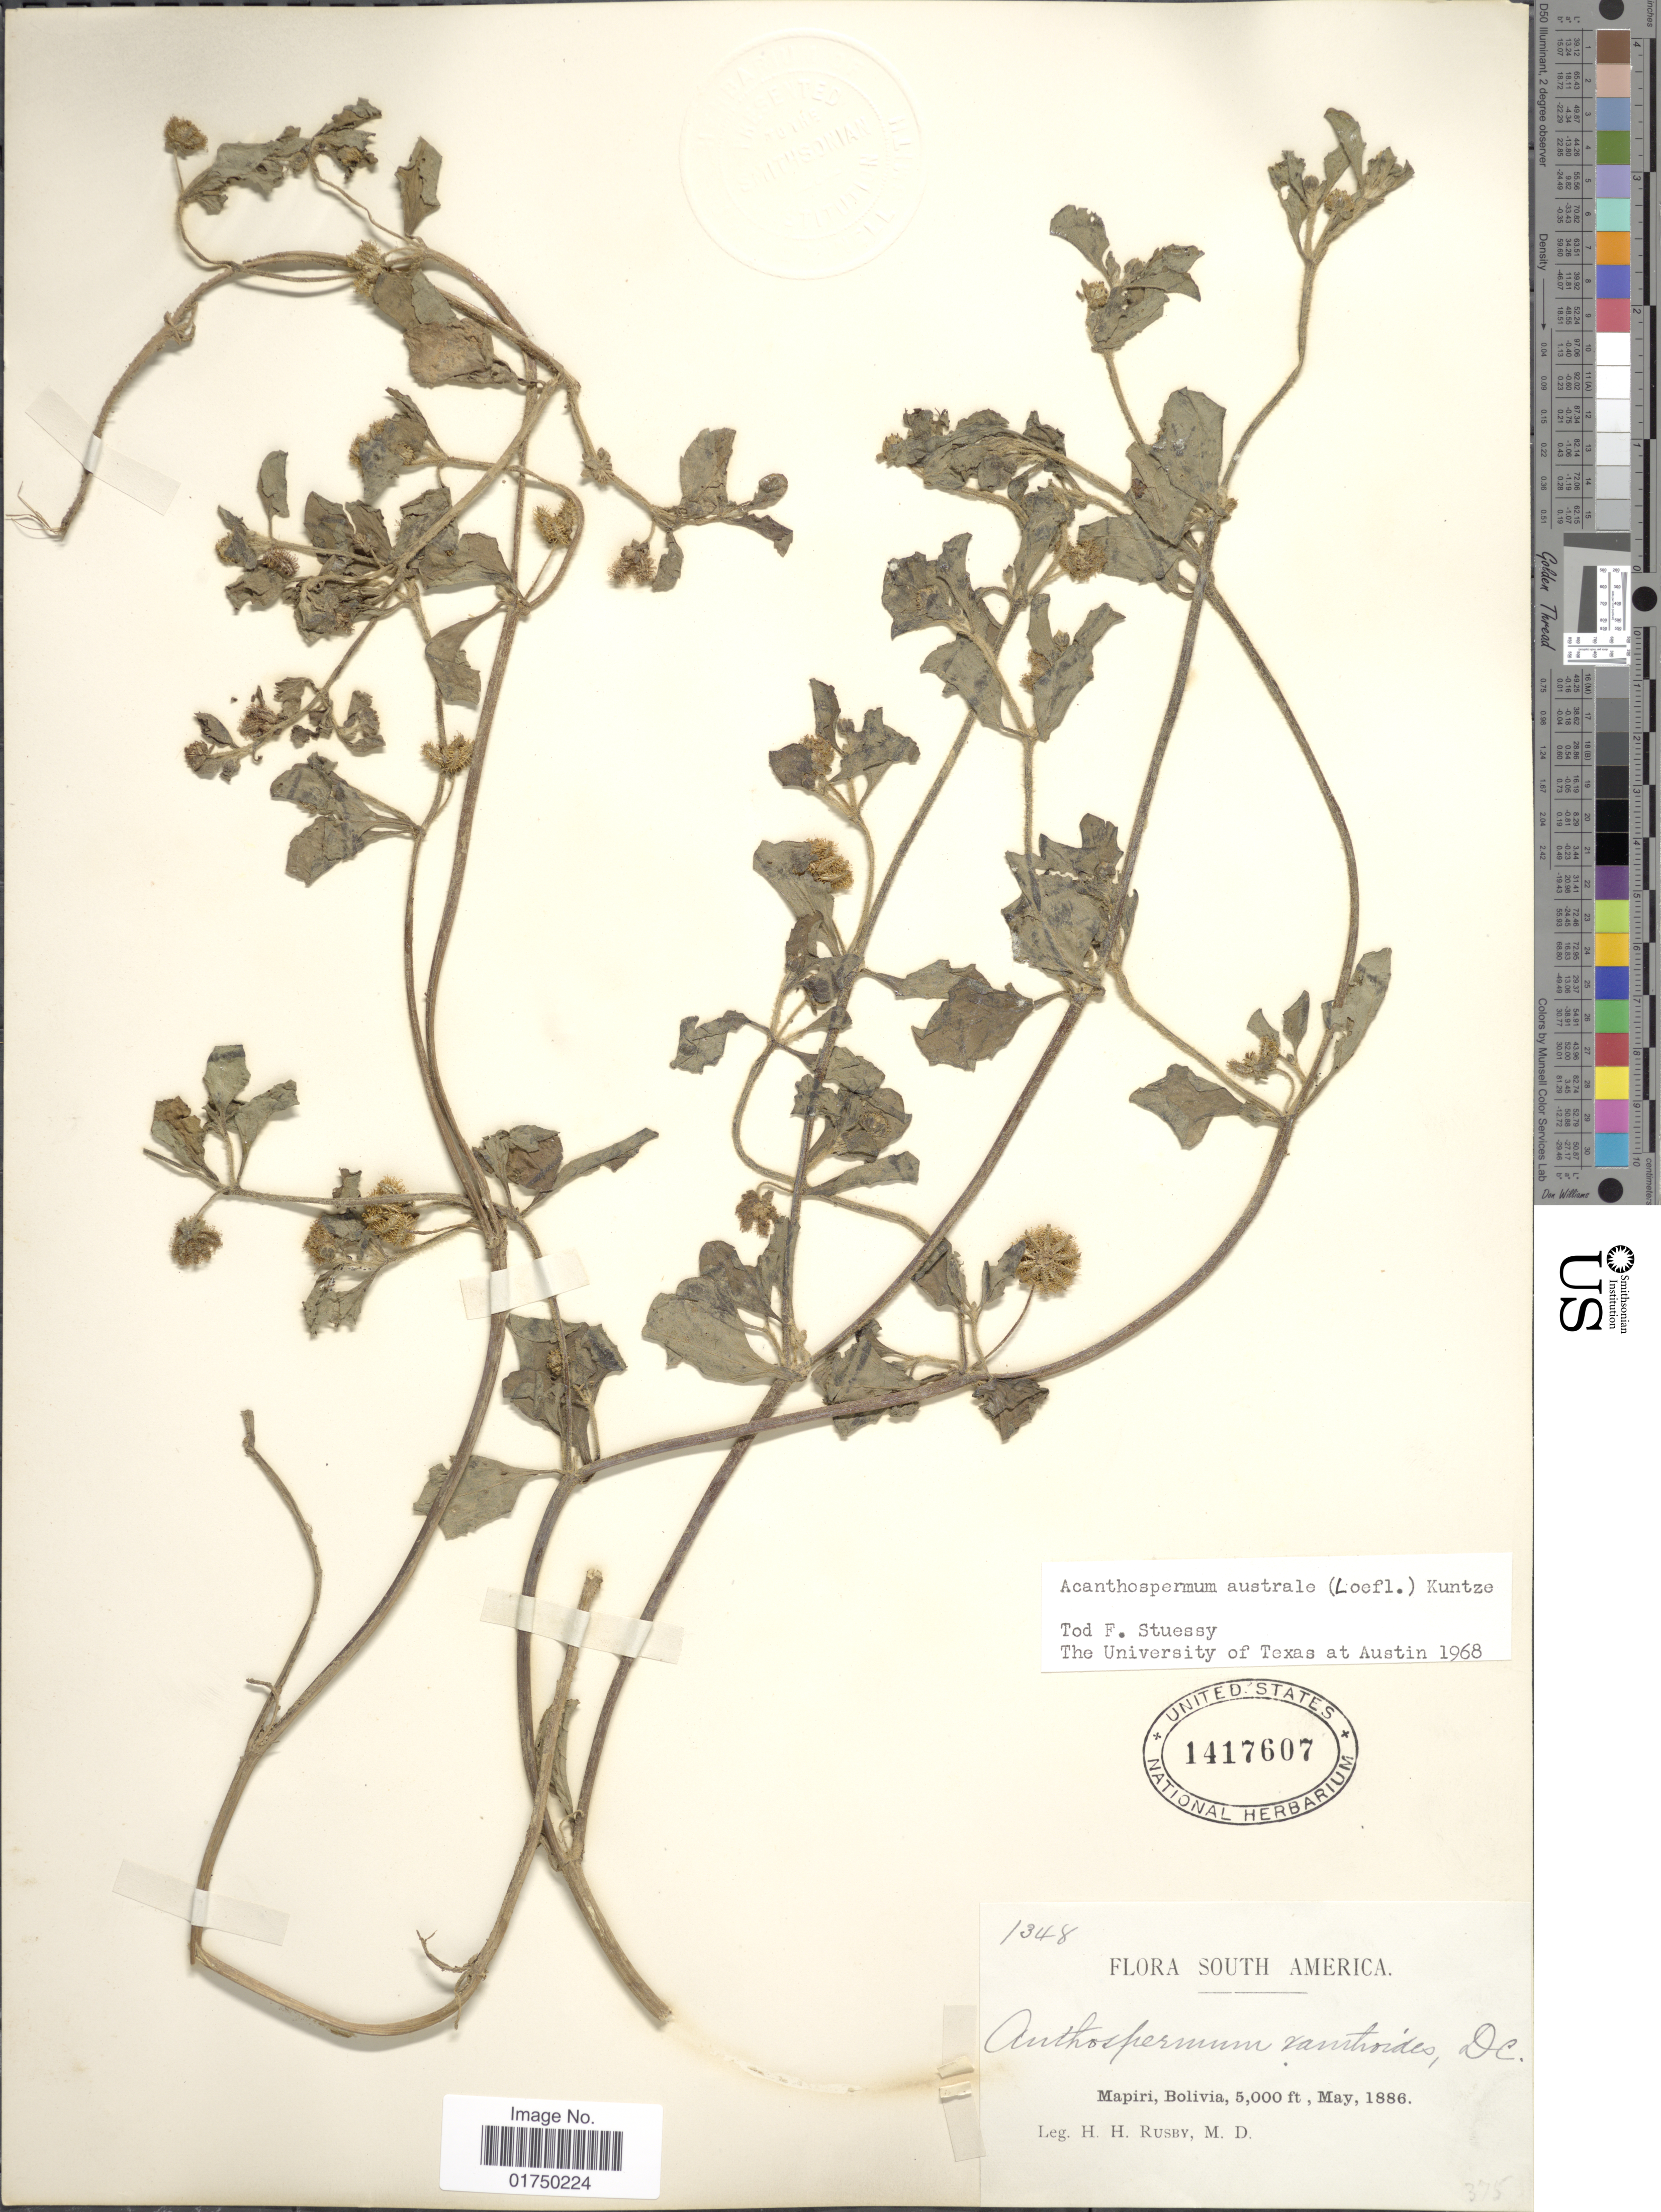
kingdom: Plantae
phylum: Tracheophyta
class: Magnoliopsida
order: Asterales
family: Asteraceae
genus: Acanthospermum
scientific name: Acanthospermum australe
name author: (Loefl.) Kuntze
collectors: H. H. Rusby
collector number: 1348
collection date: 1886-05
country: Bolivia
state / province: La Páz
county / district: Larecaja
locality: Mapiri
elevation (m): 1524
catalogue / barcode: US 1417607